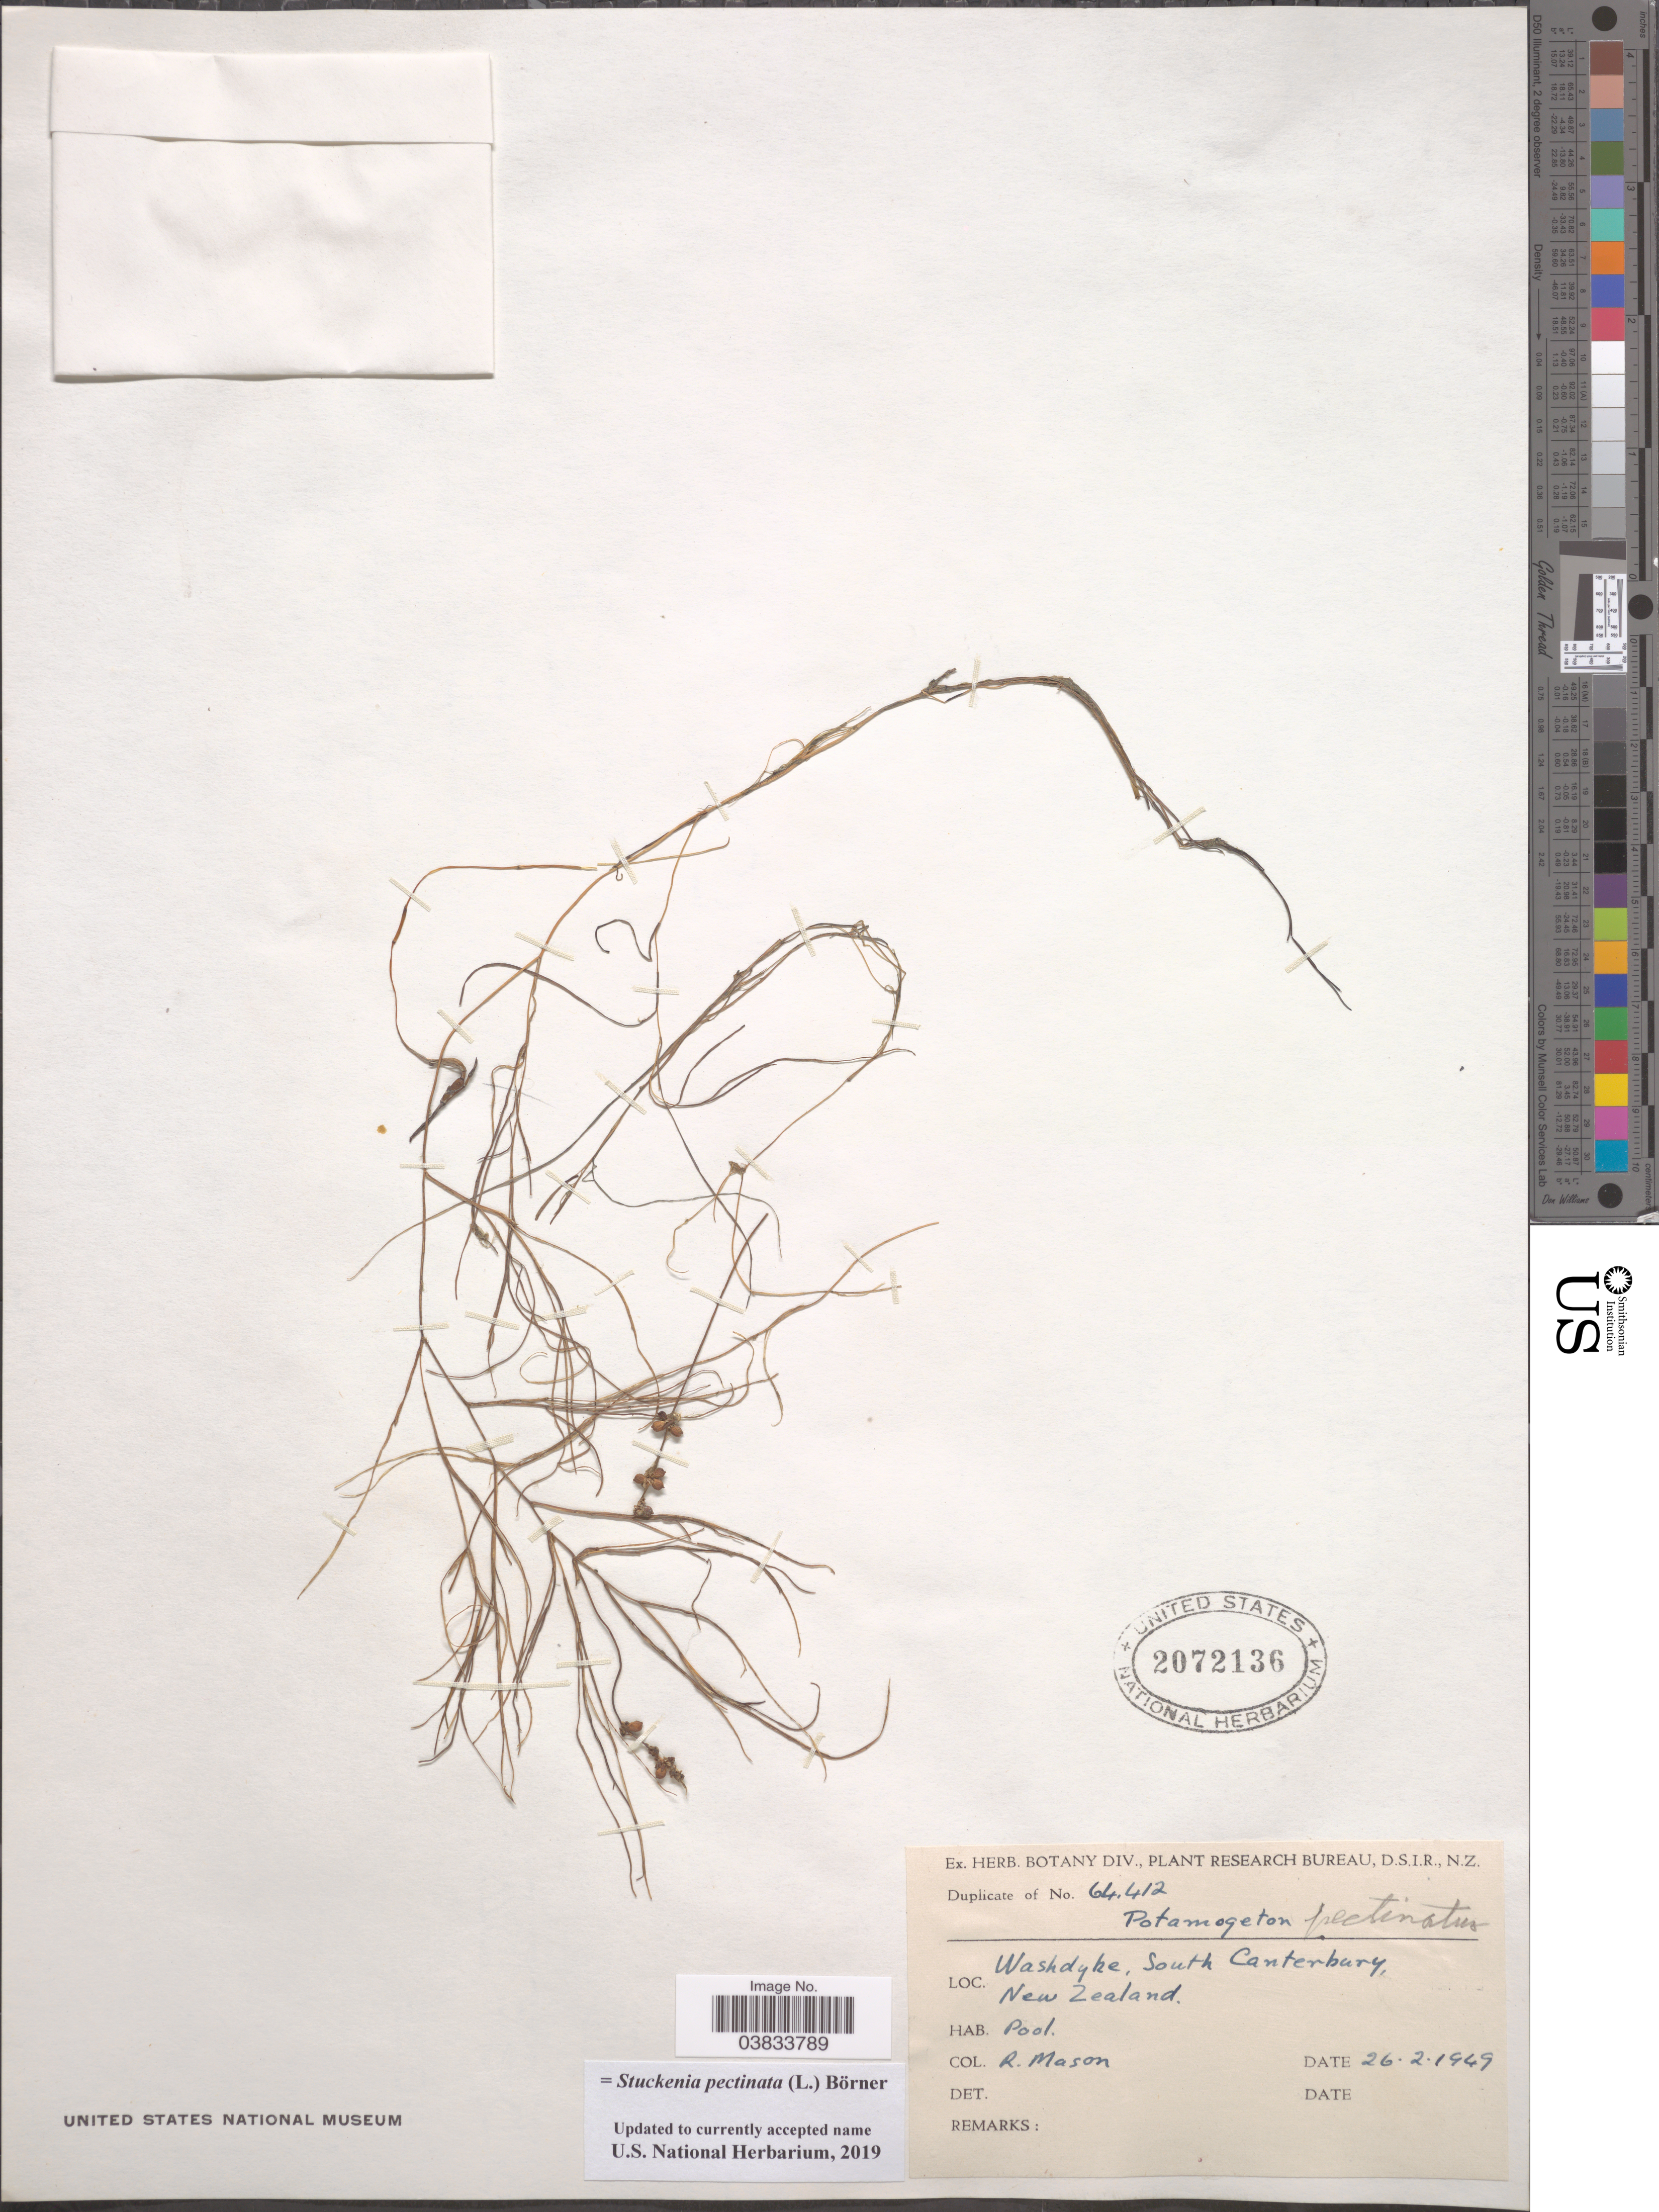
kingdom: Plantae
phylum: Tracheophyta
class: Liliopsida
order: Alismatales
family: Potamogetonaceae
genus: Stuckenia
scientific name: Stuckenia pectinata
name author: (L.) Börner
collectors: R. Mason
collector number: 64412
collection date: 1949-02-26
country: New Zealand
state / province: Canterbury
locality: Washdyke, South Canterbury.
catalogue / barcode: US 2072136